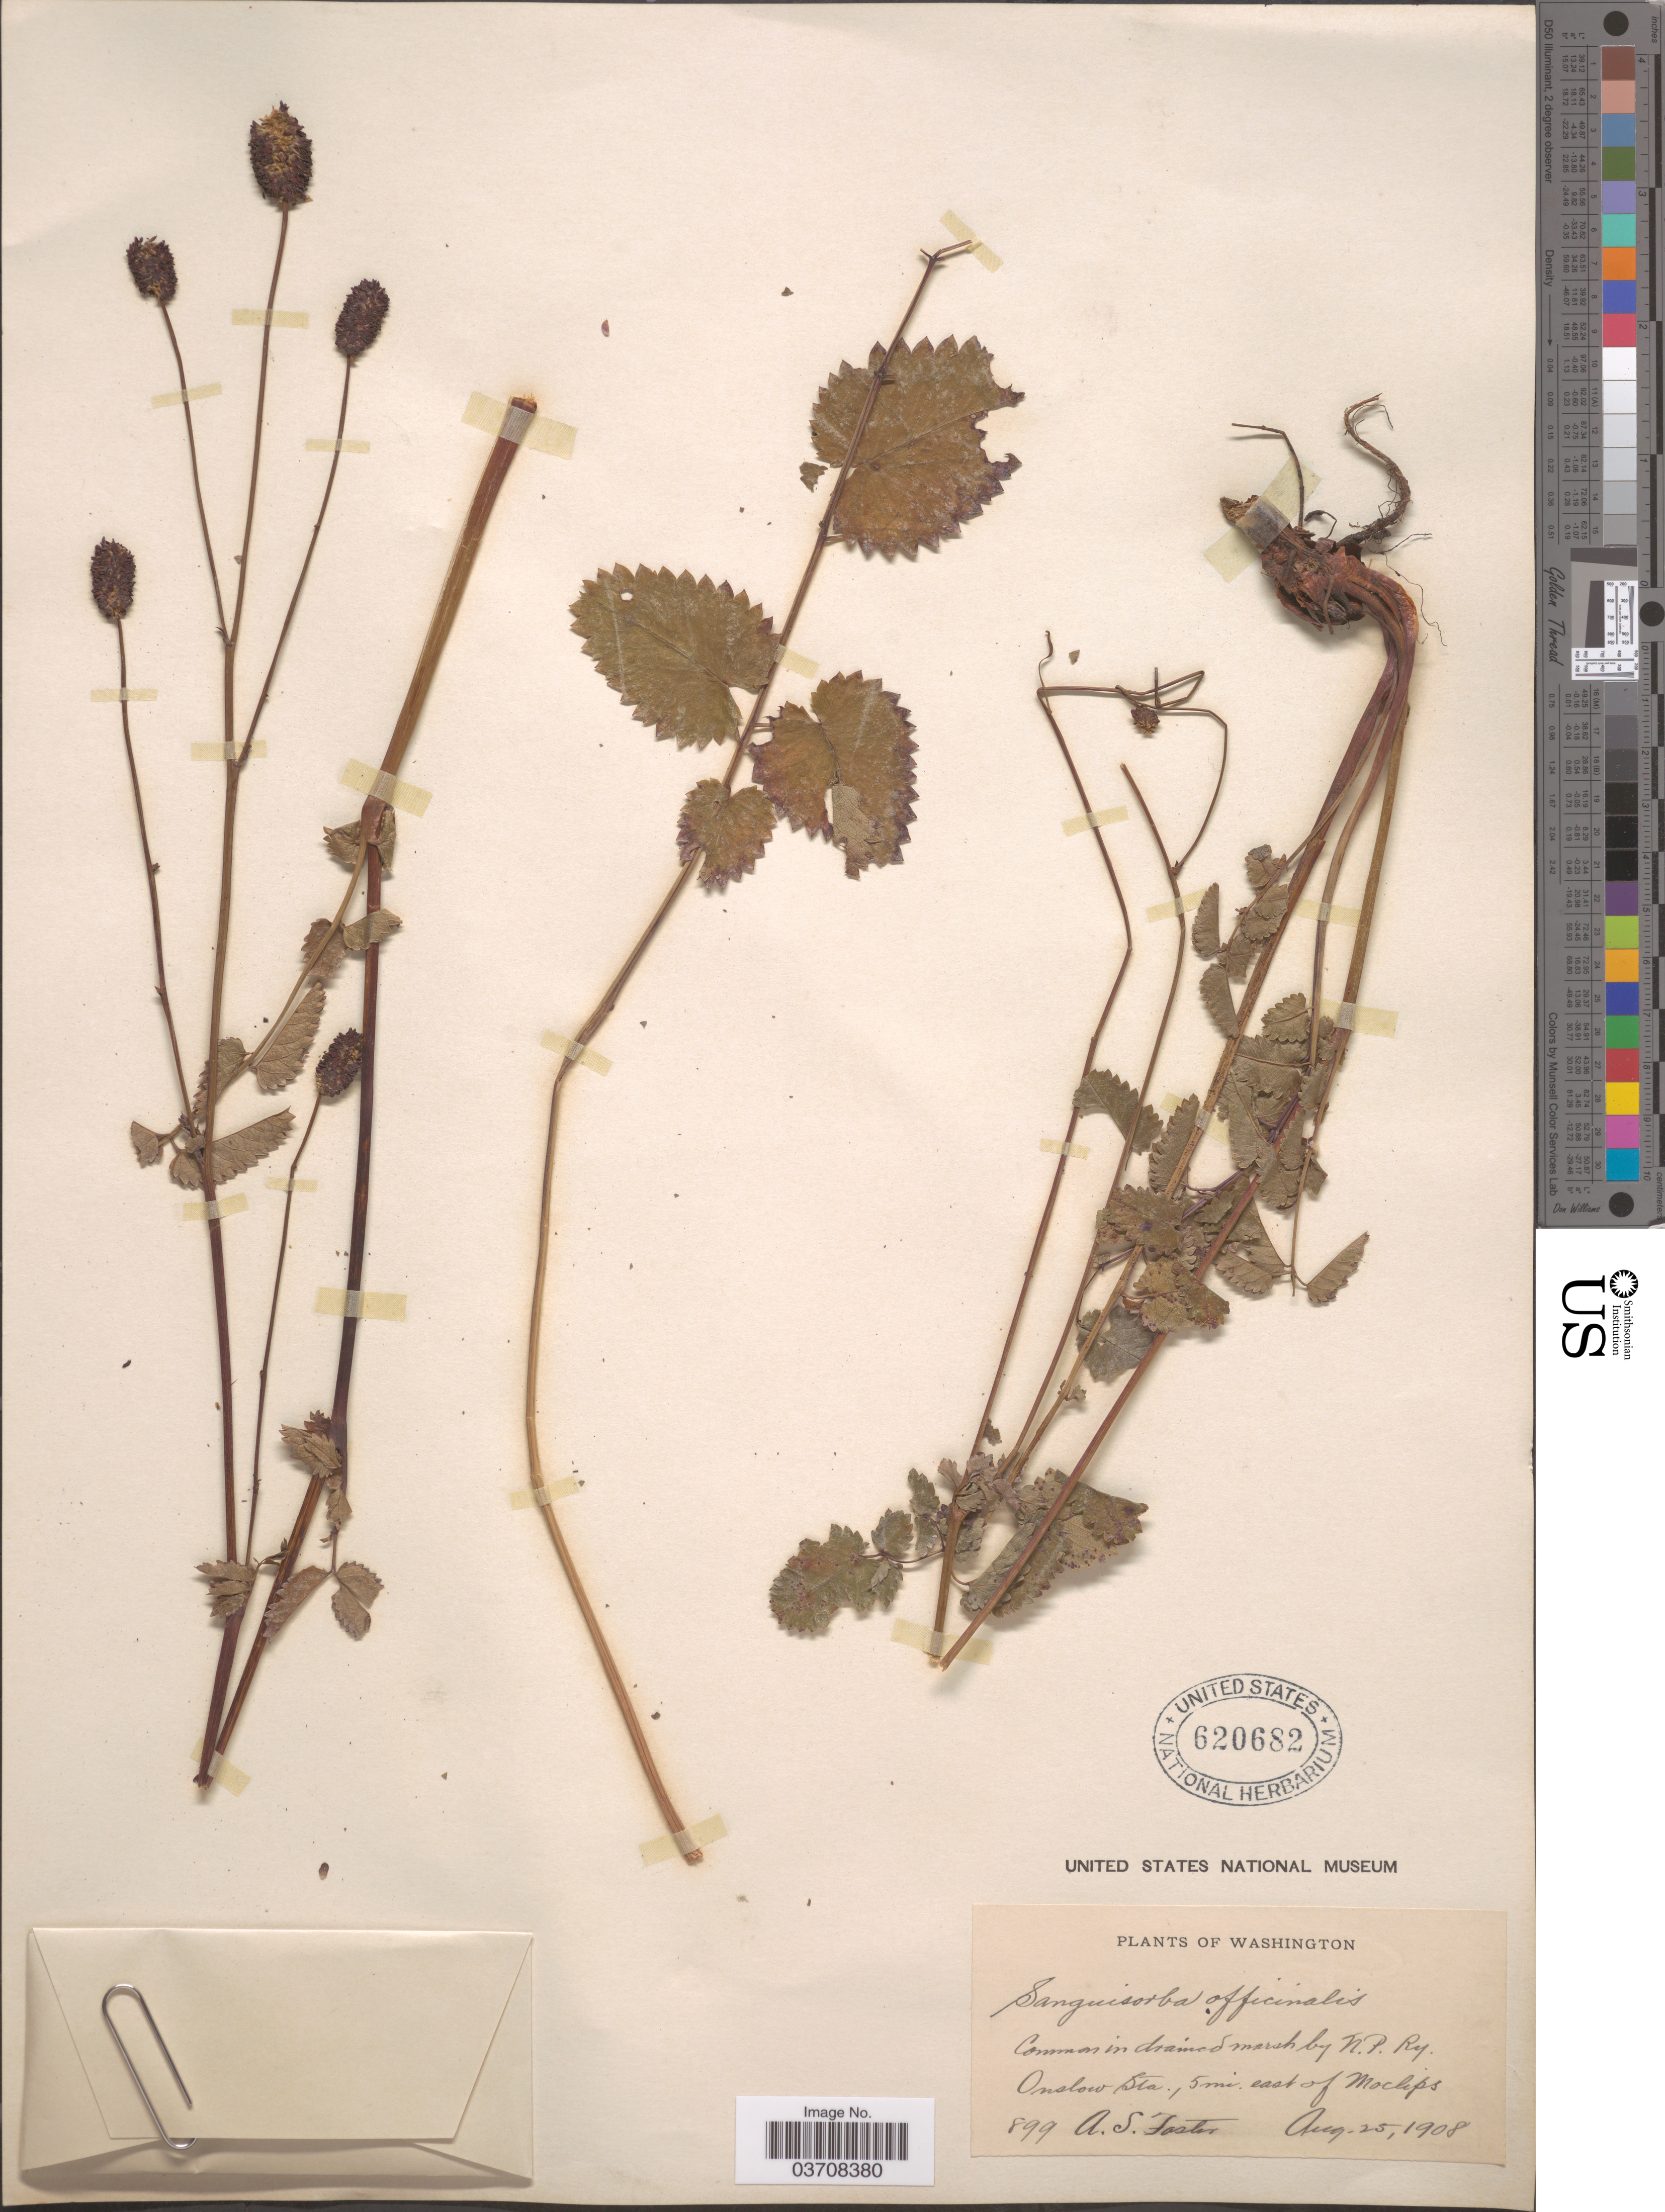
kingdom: Plantae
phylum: Tracheophyta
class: Magnoliopsida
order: Rosales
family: Rosaceae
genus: Sanguisorba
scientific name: Sanguisorba officinalis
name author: L.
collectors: A. S. Foster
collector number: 899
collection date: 1908-08-25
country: United States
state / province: Washington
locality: Drained marsh by N.P. Ry. Onslow Sta., 5 mi. east of Moclips.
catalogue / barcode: US 620682